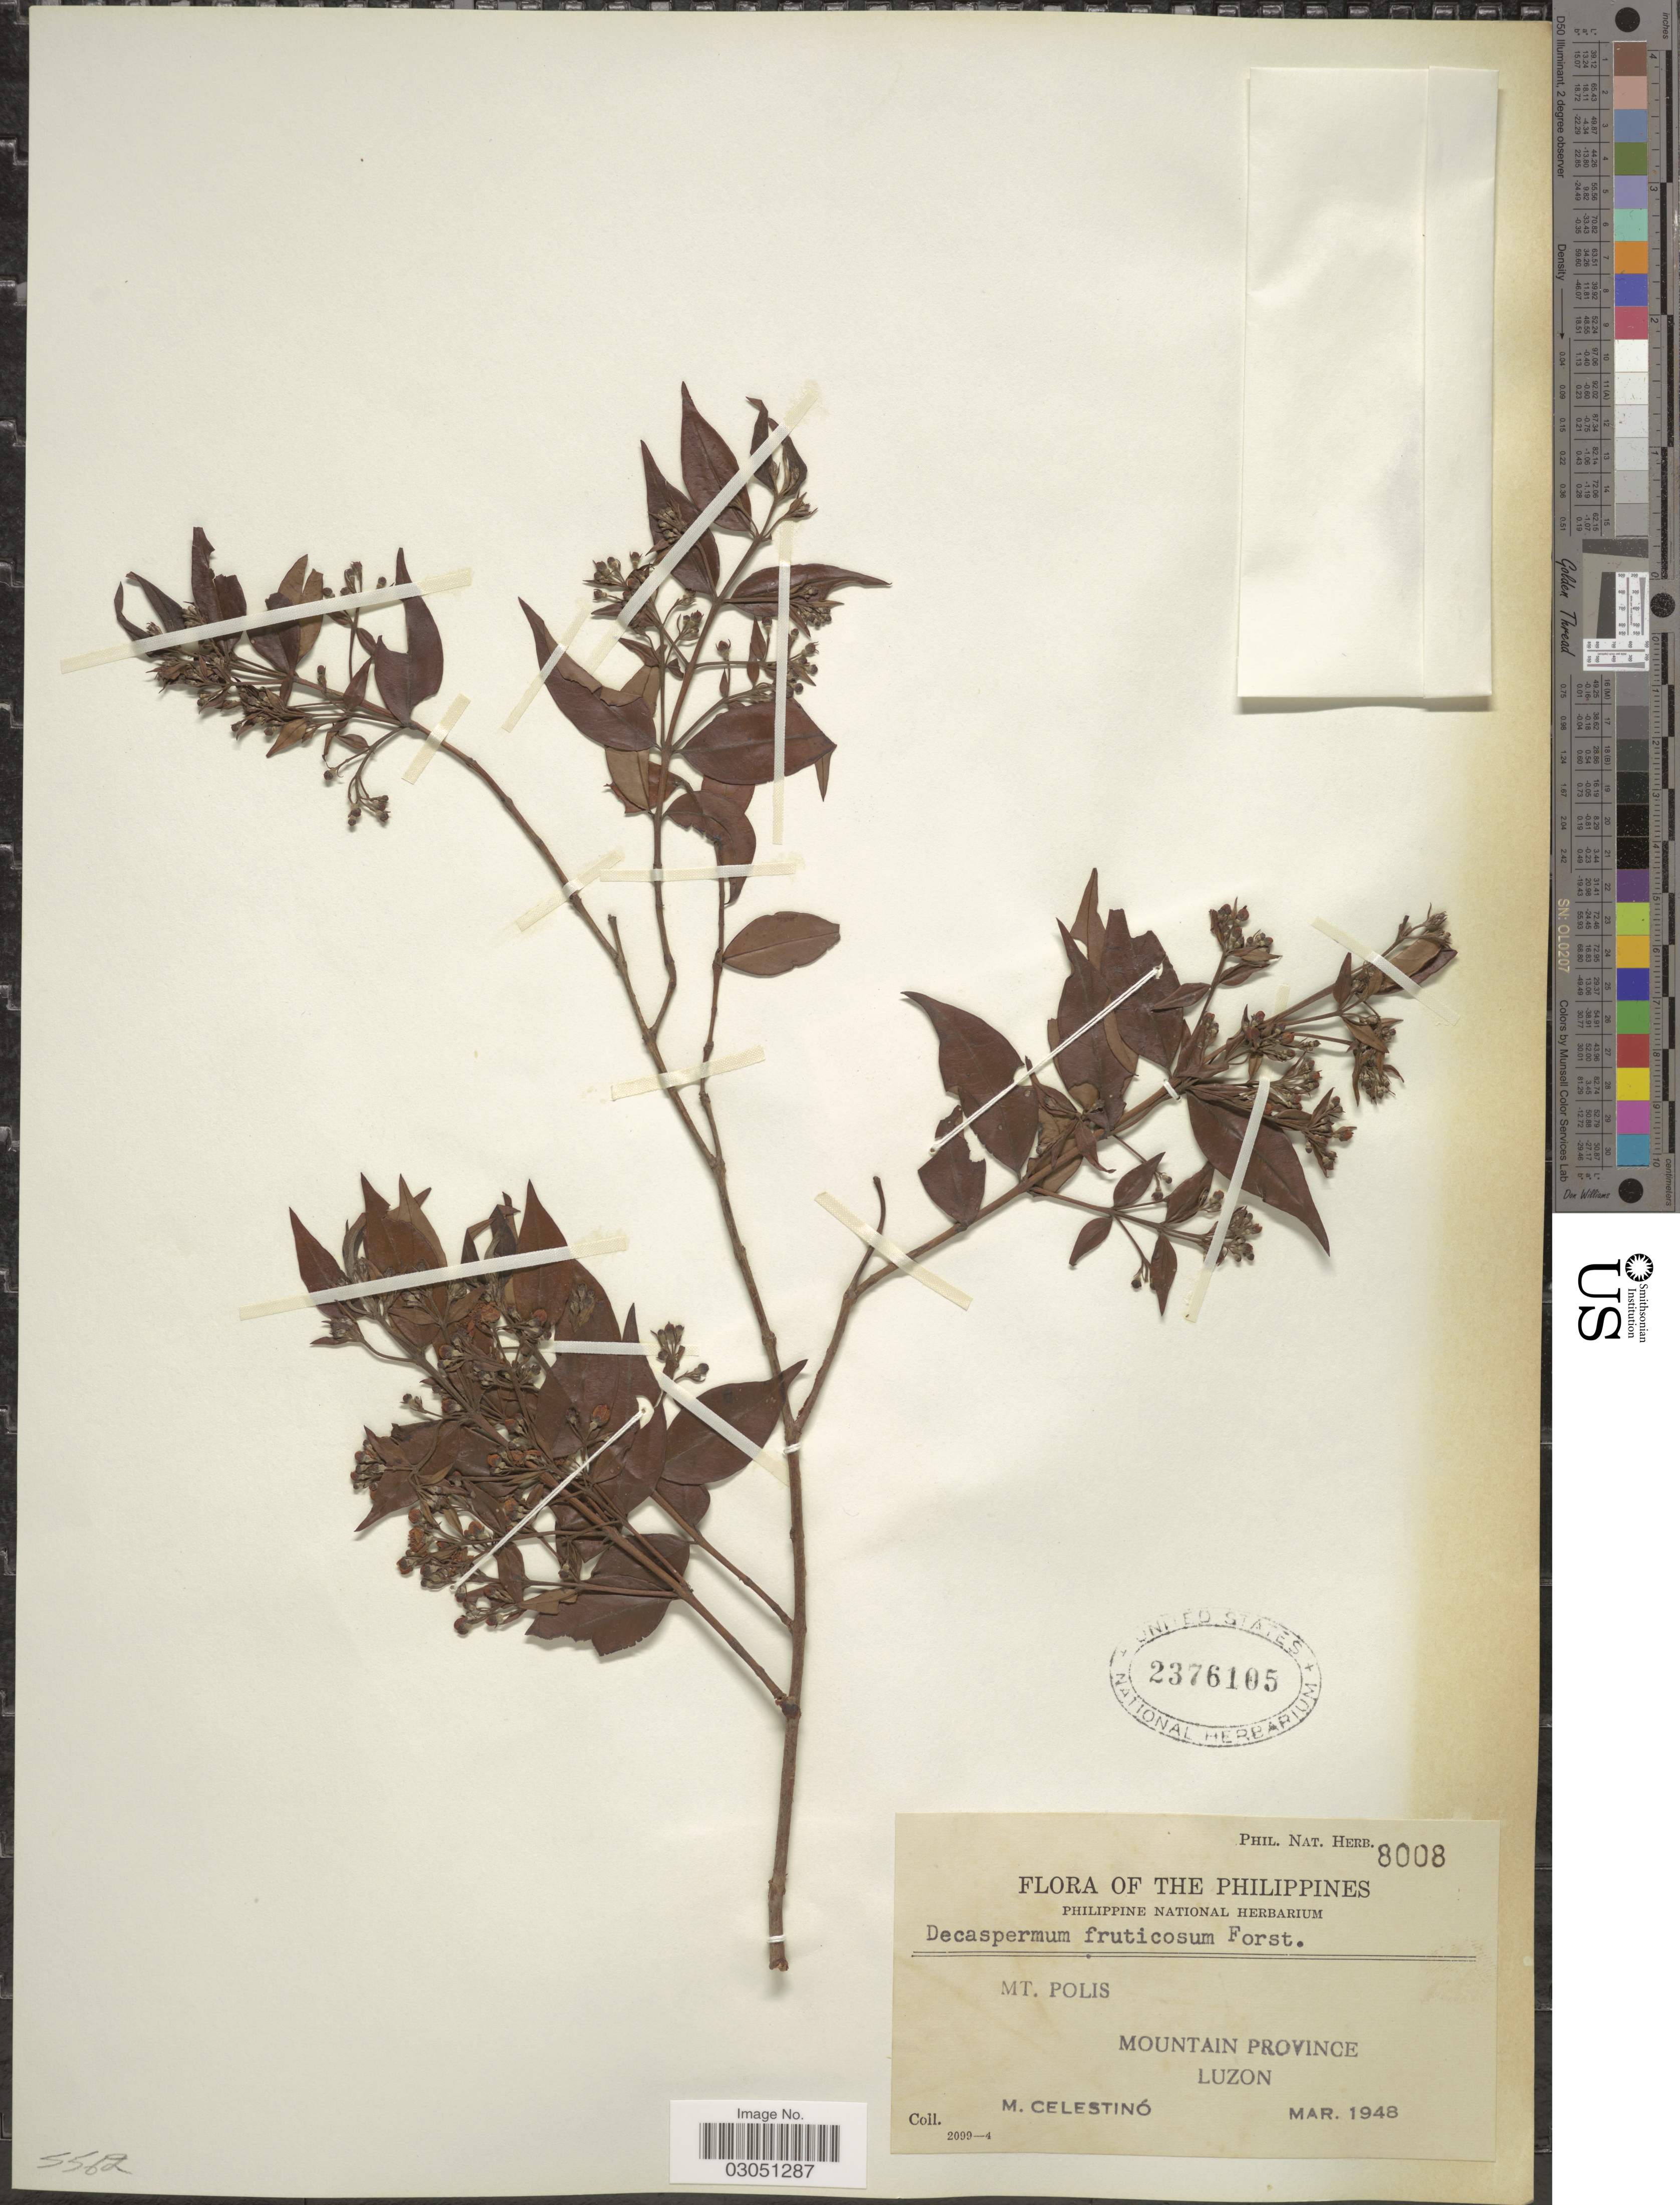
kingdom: Plantae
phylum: Tracheophyta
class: Magnoliopsida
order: Myrtales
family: Myrtaceae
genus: Decaspermum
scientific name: Decaspermum fruticosum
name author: J.R. Forst. & G. Forst.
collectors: M. Celestino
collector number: Phil. Nat. Herb. 8008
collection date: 1948-03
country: Philippines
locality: Mt. Polis, Mountain Province, Luzon.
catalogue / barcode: US 2376105